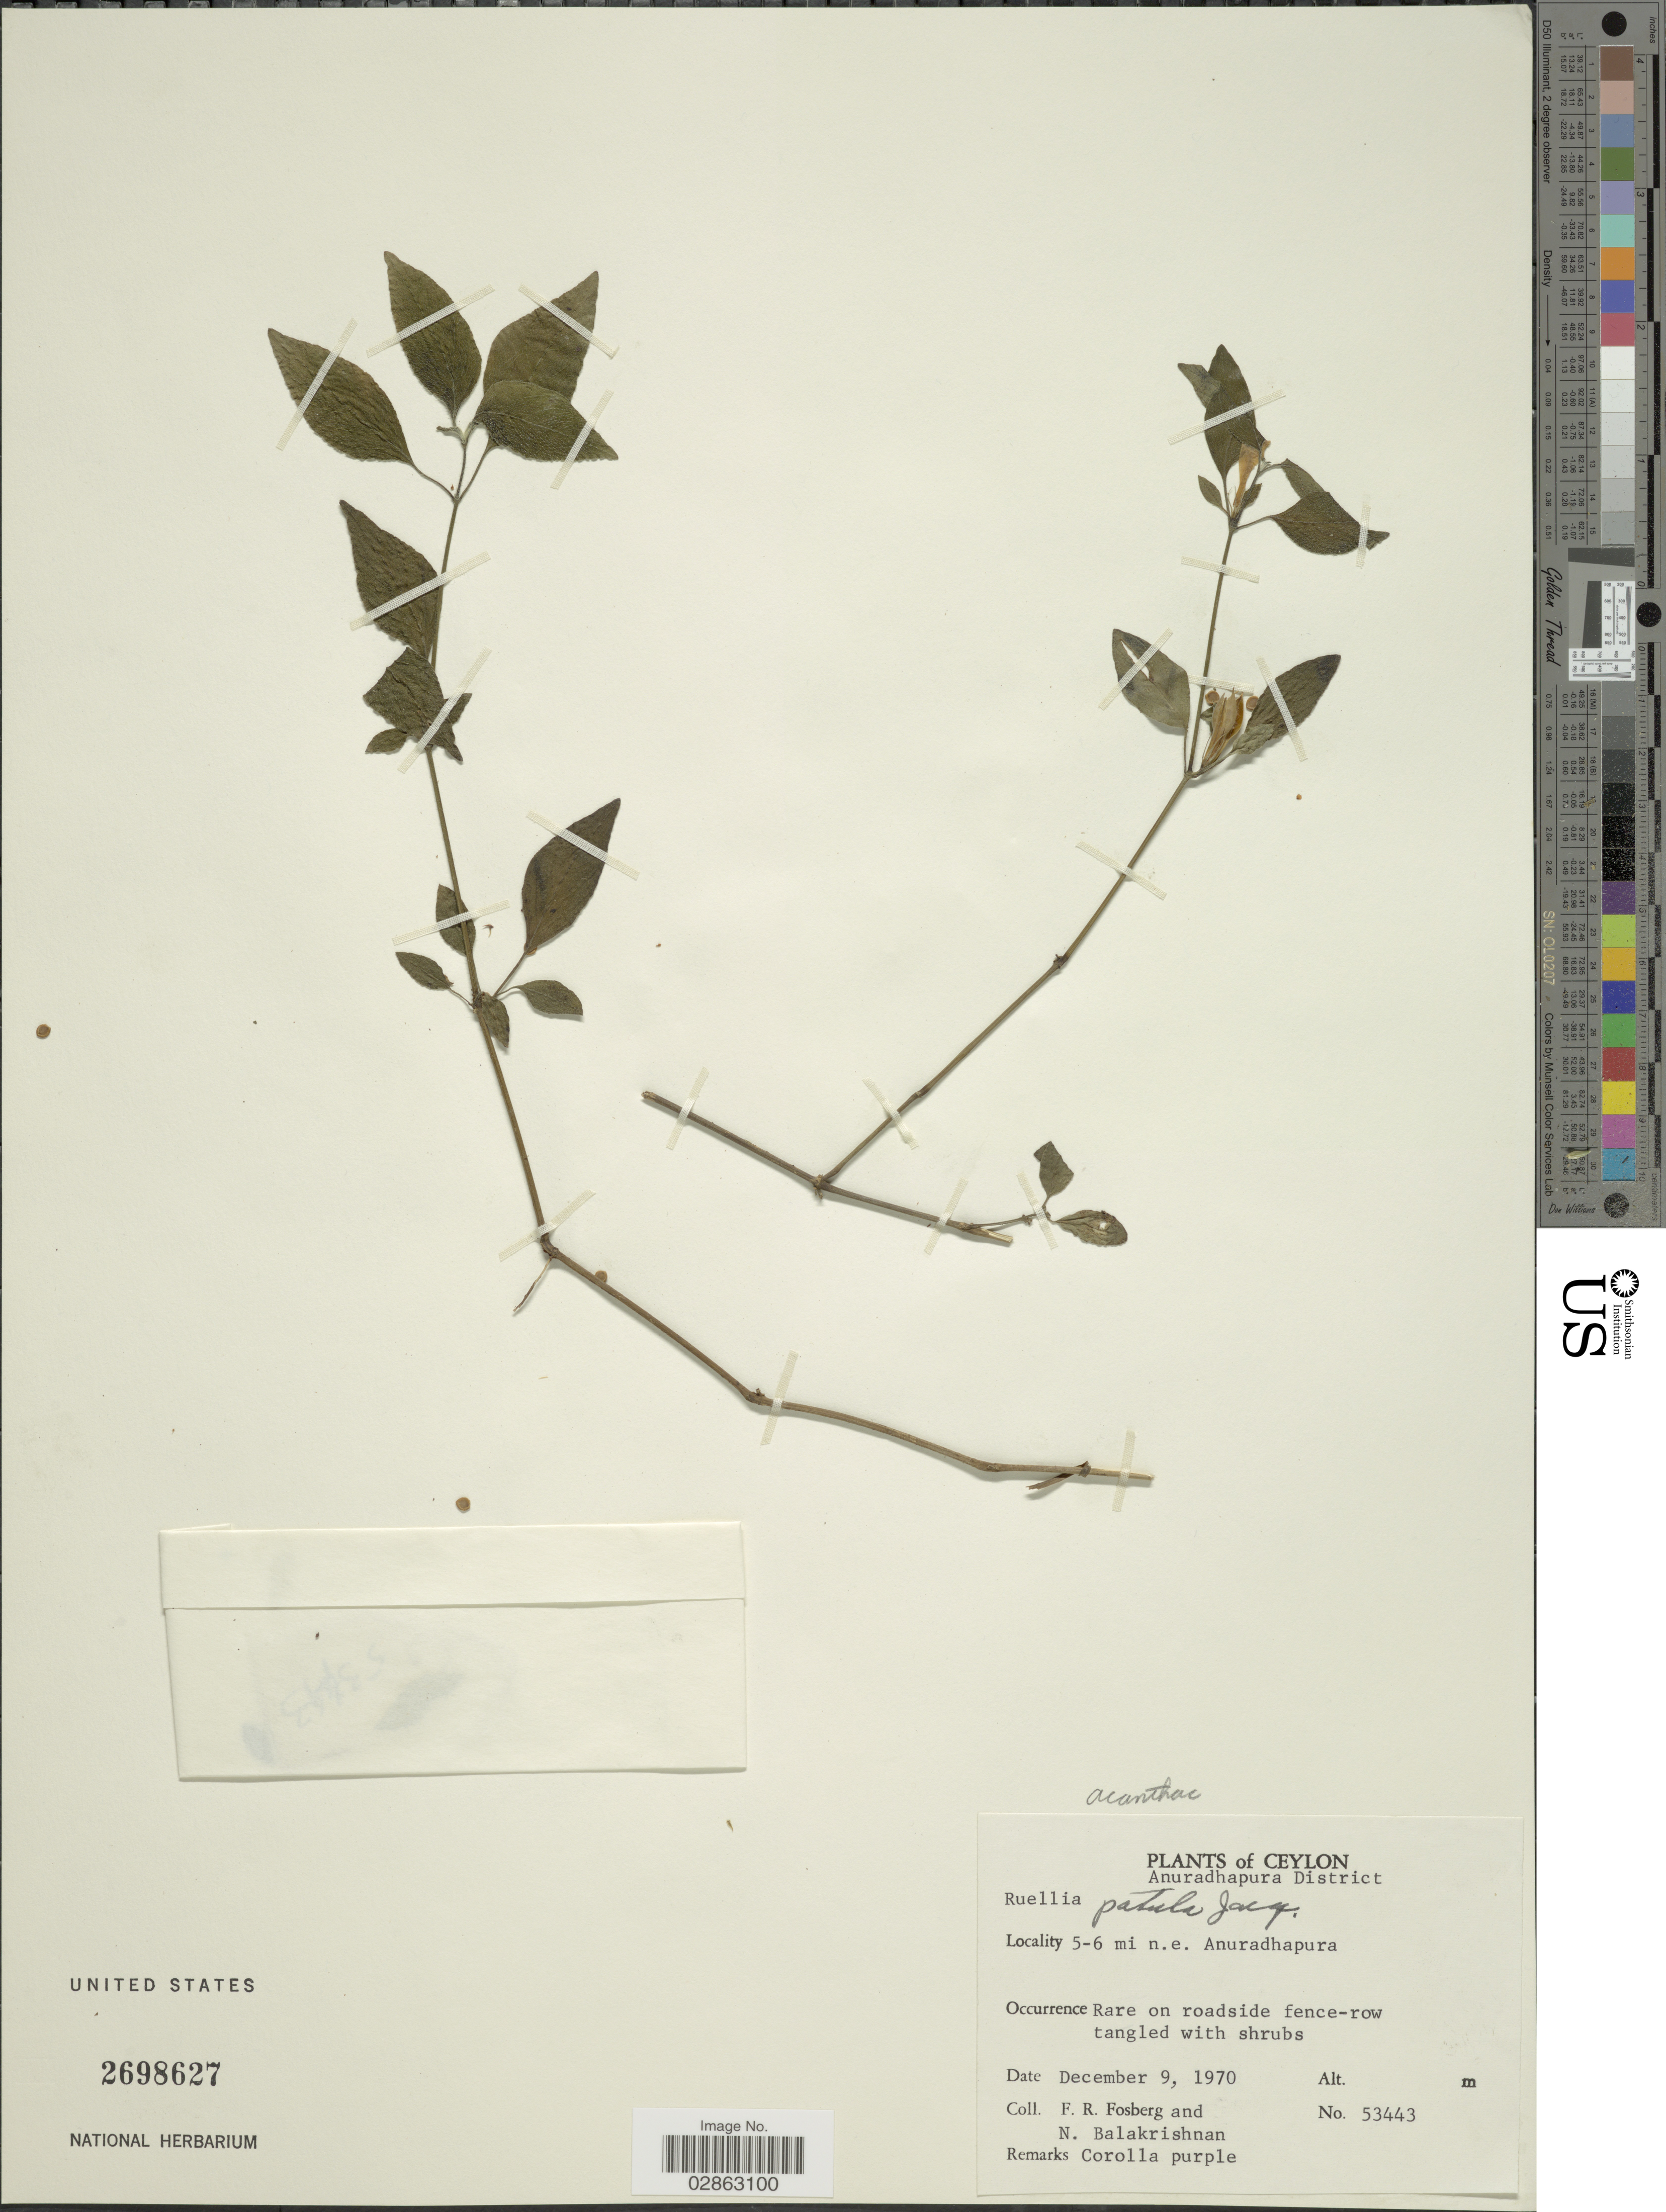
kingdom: Plantae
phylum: Tracheophyta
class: Magnoliopsida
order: Lamiales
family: Acanthaceae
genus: Ruellia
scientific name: Ruellia patula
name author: Jacq.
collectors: F. R. Fosberg & N. Balakrishnan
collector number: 53443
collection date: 1970-12-09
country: Sri Lanka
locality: Ceylon. Anuradhapura District. 5-6 mi n.e. Anuradhapura.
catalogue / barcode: US 2698627